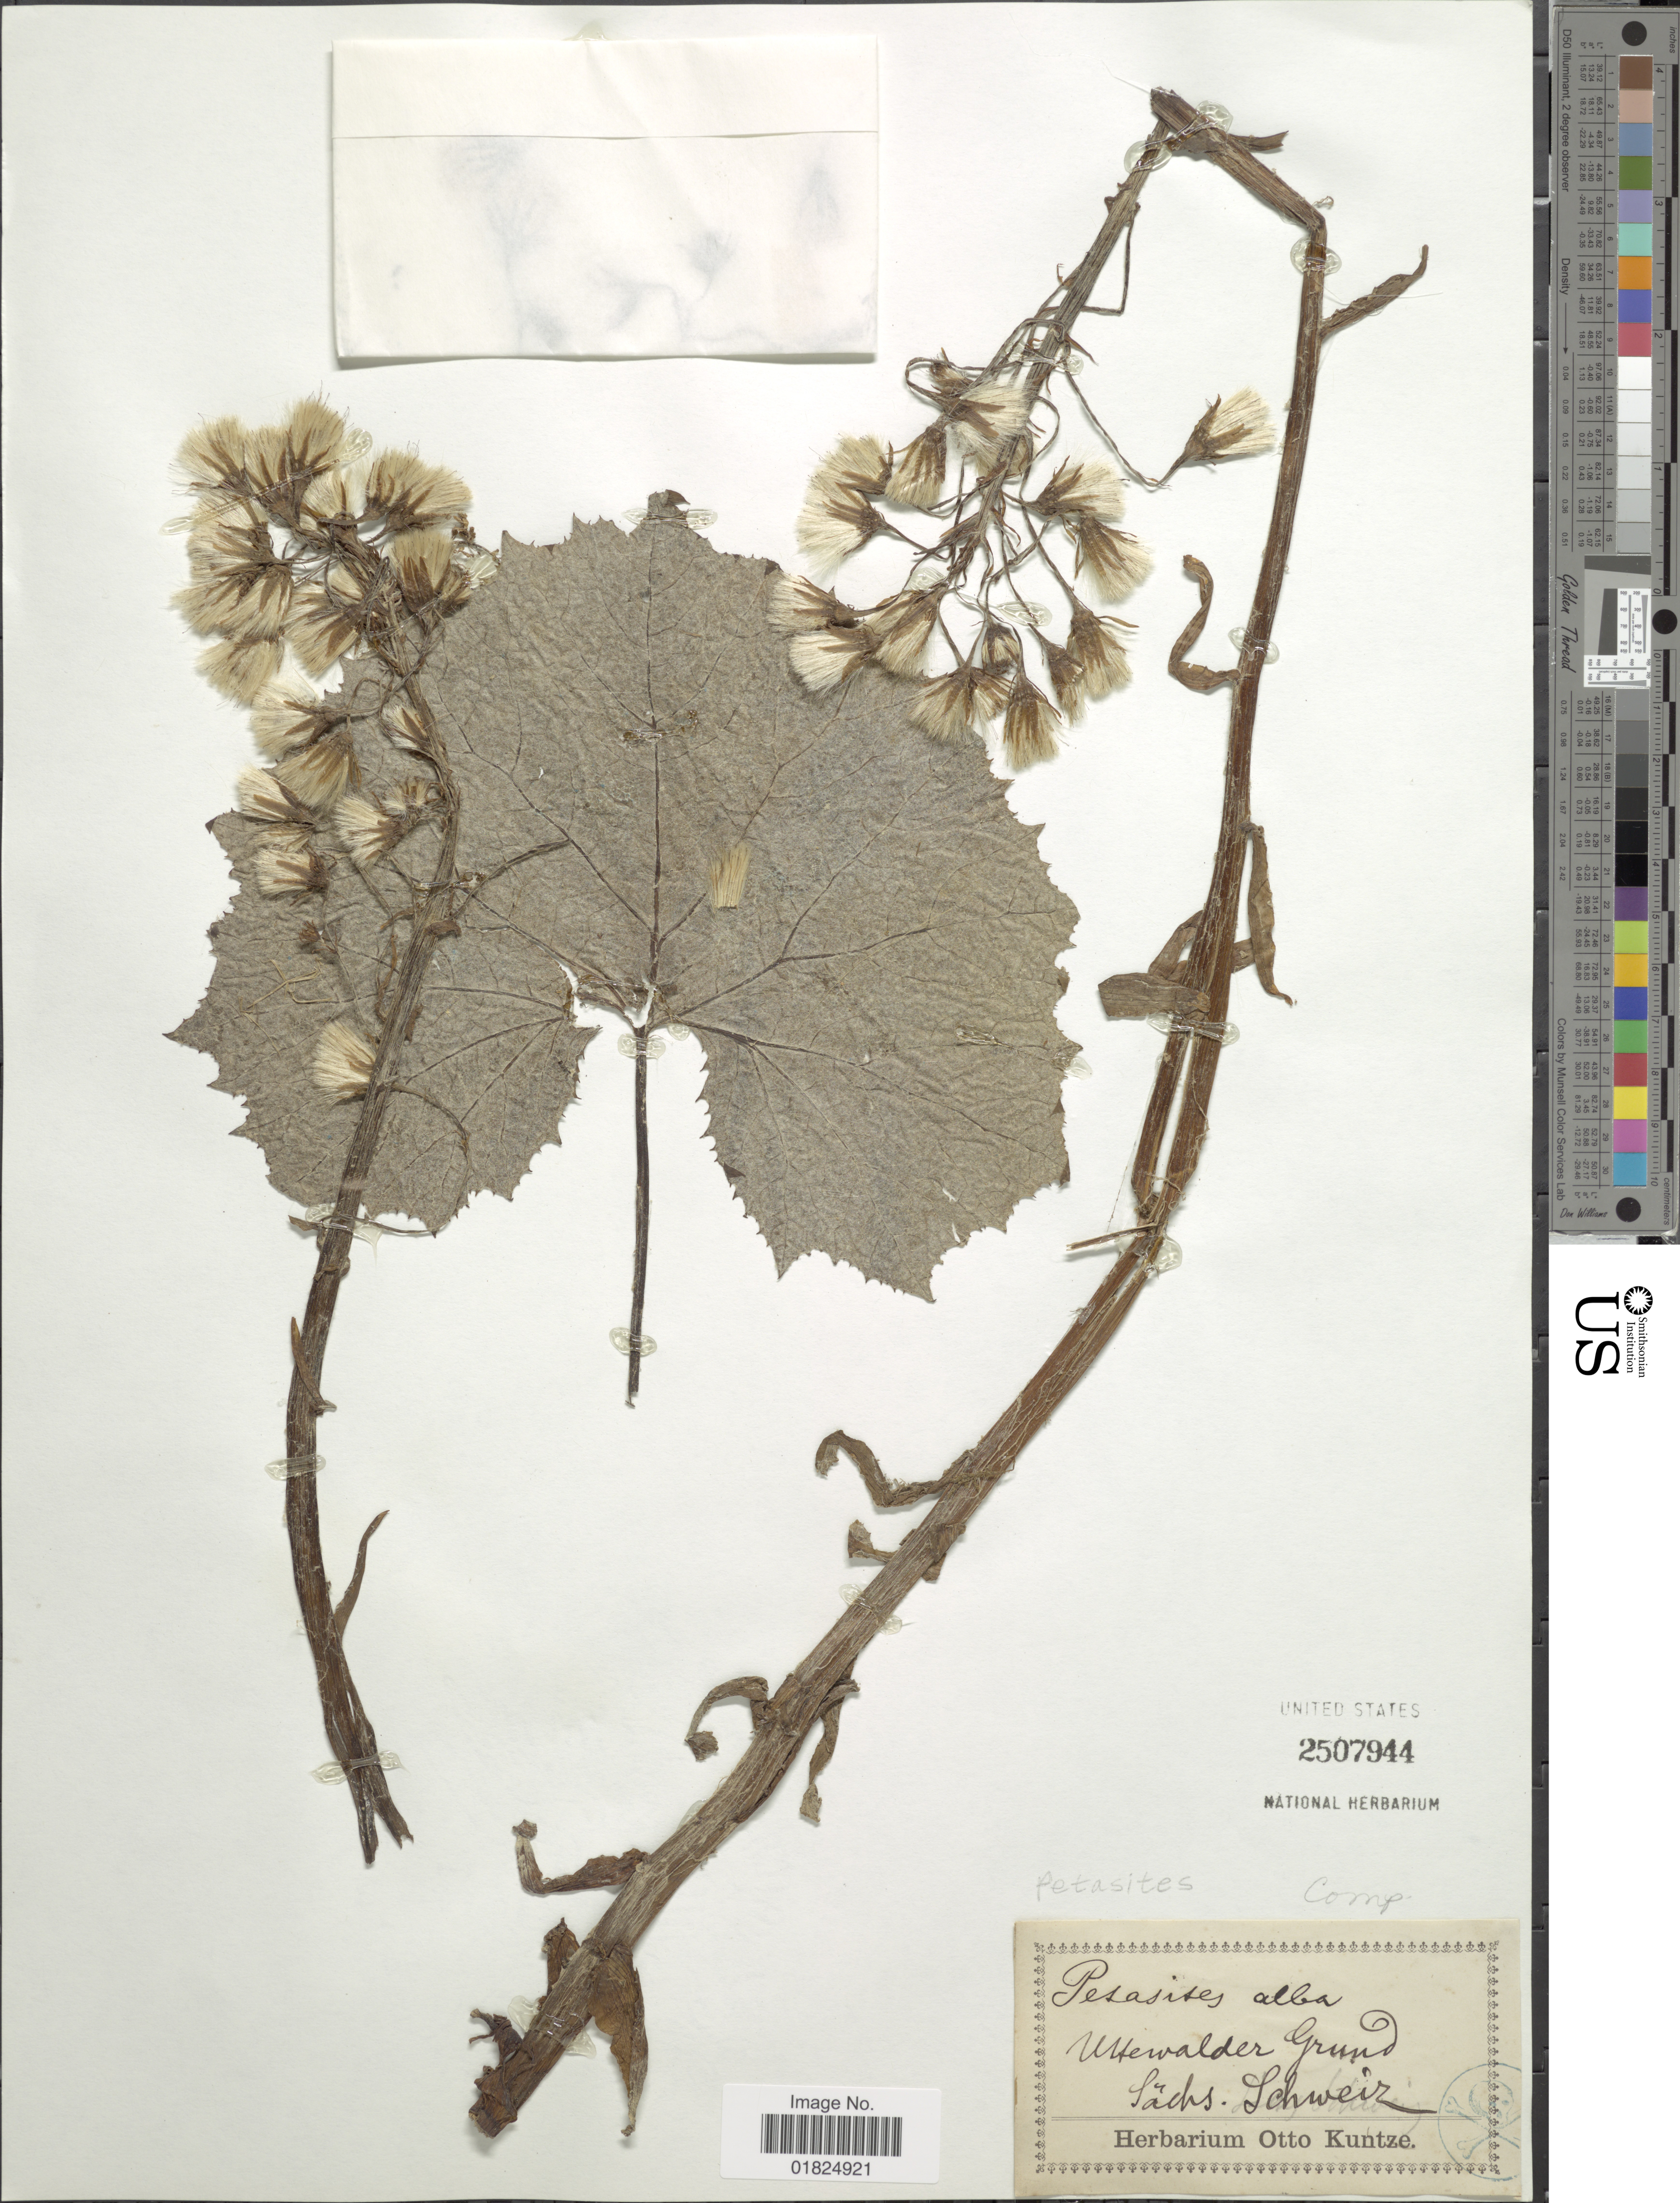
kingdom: Plantae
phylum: Tracheophyta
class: Magnoliopsida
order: Asterales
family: Asteraceae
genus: Petasites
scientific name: Petasites albus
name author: (L.) Gaertn.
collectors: ex herb. Otto Kuntze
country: Switzerland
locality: Sachs, Schweiz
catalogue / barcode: US 2507944